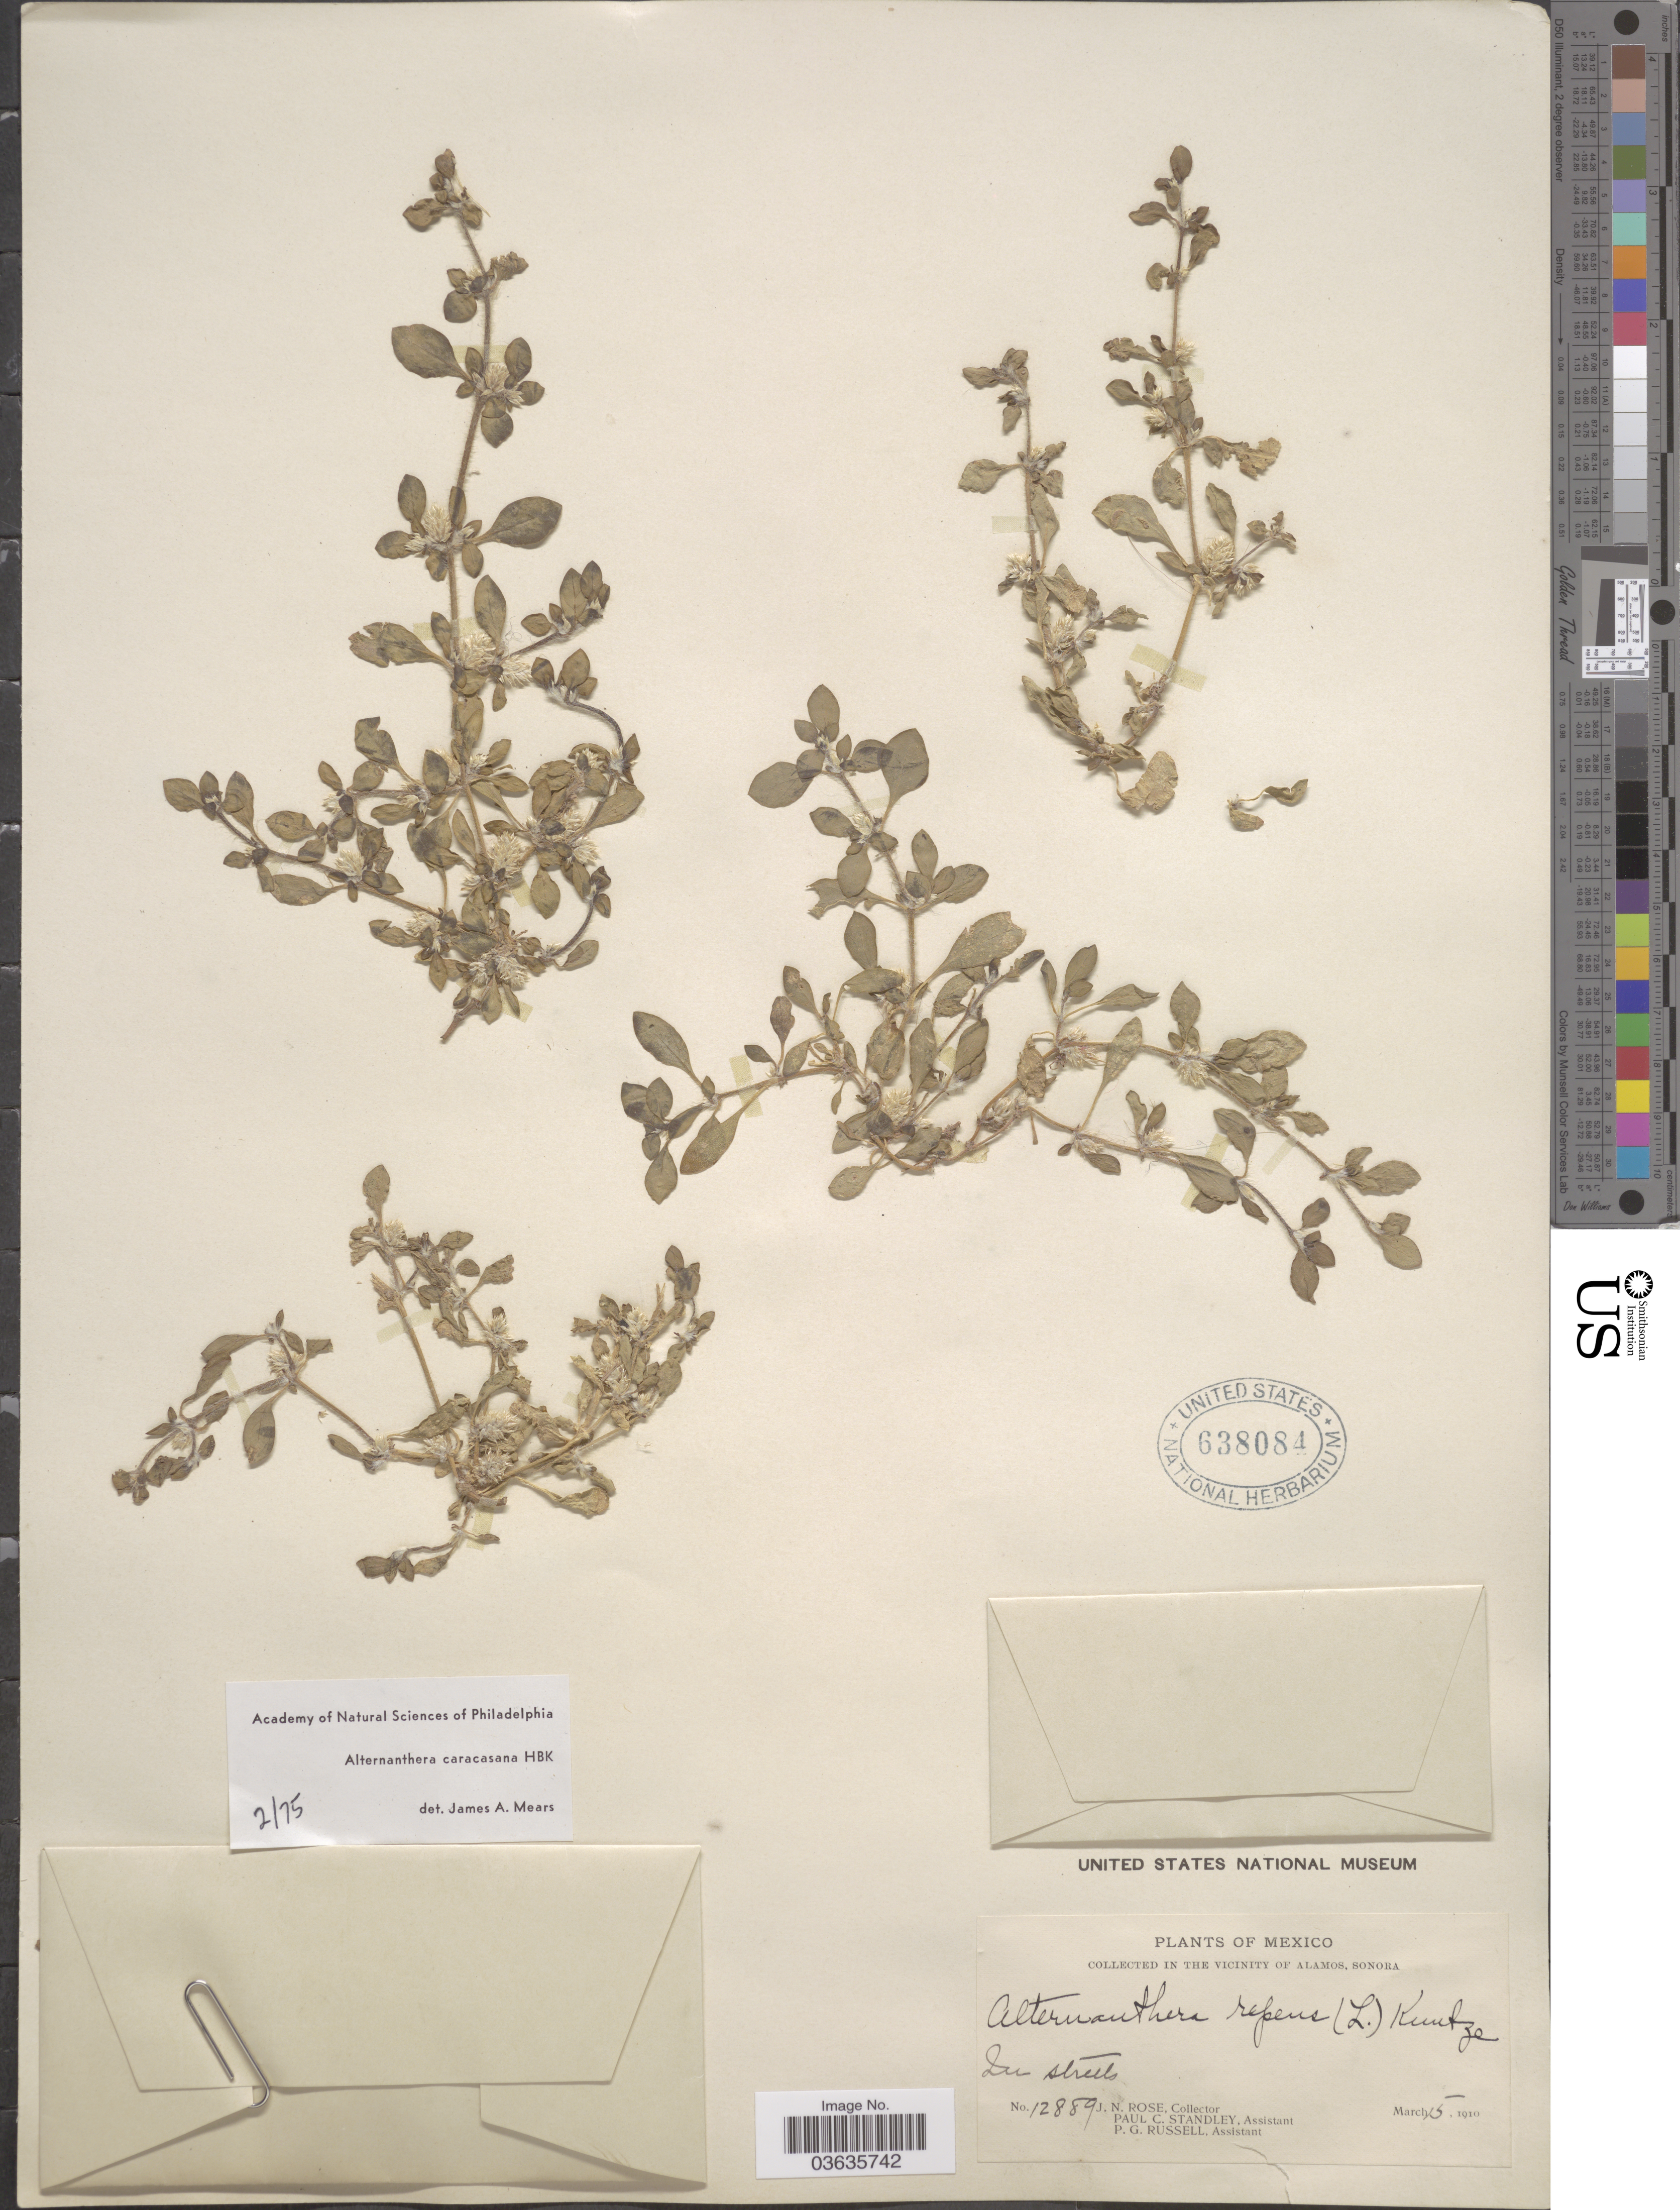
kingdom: Plantae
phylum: Tracheophyta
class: Magnoliopsida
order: Caryophyllales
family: Amaranthaceae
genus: Alternanthera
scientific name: Alternanthera caracasana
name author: Kunth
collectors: J. N. Rose, P. C. Standley & P. G. Russell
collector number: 12889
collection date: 1910-03-15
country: Mexico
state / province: Sonora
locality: In the vicinity of Alamos. In streets.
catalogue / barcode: US 638084